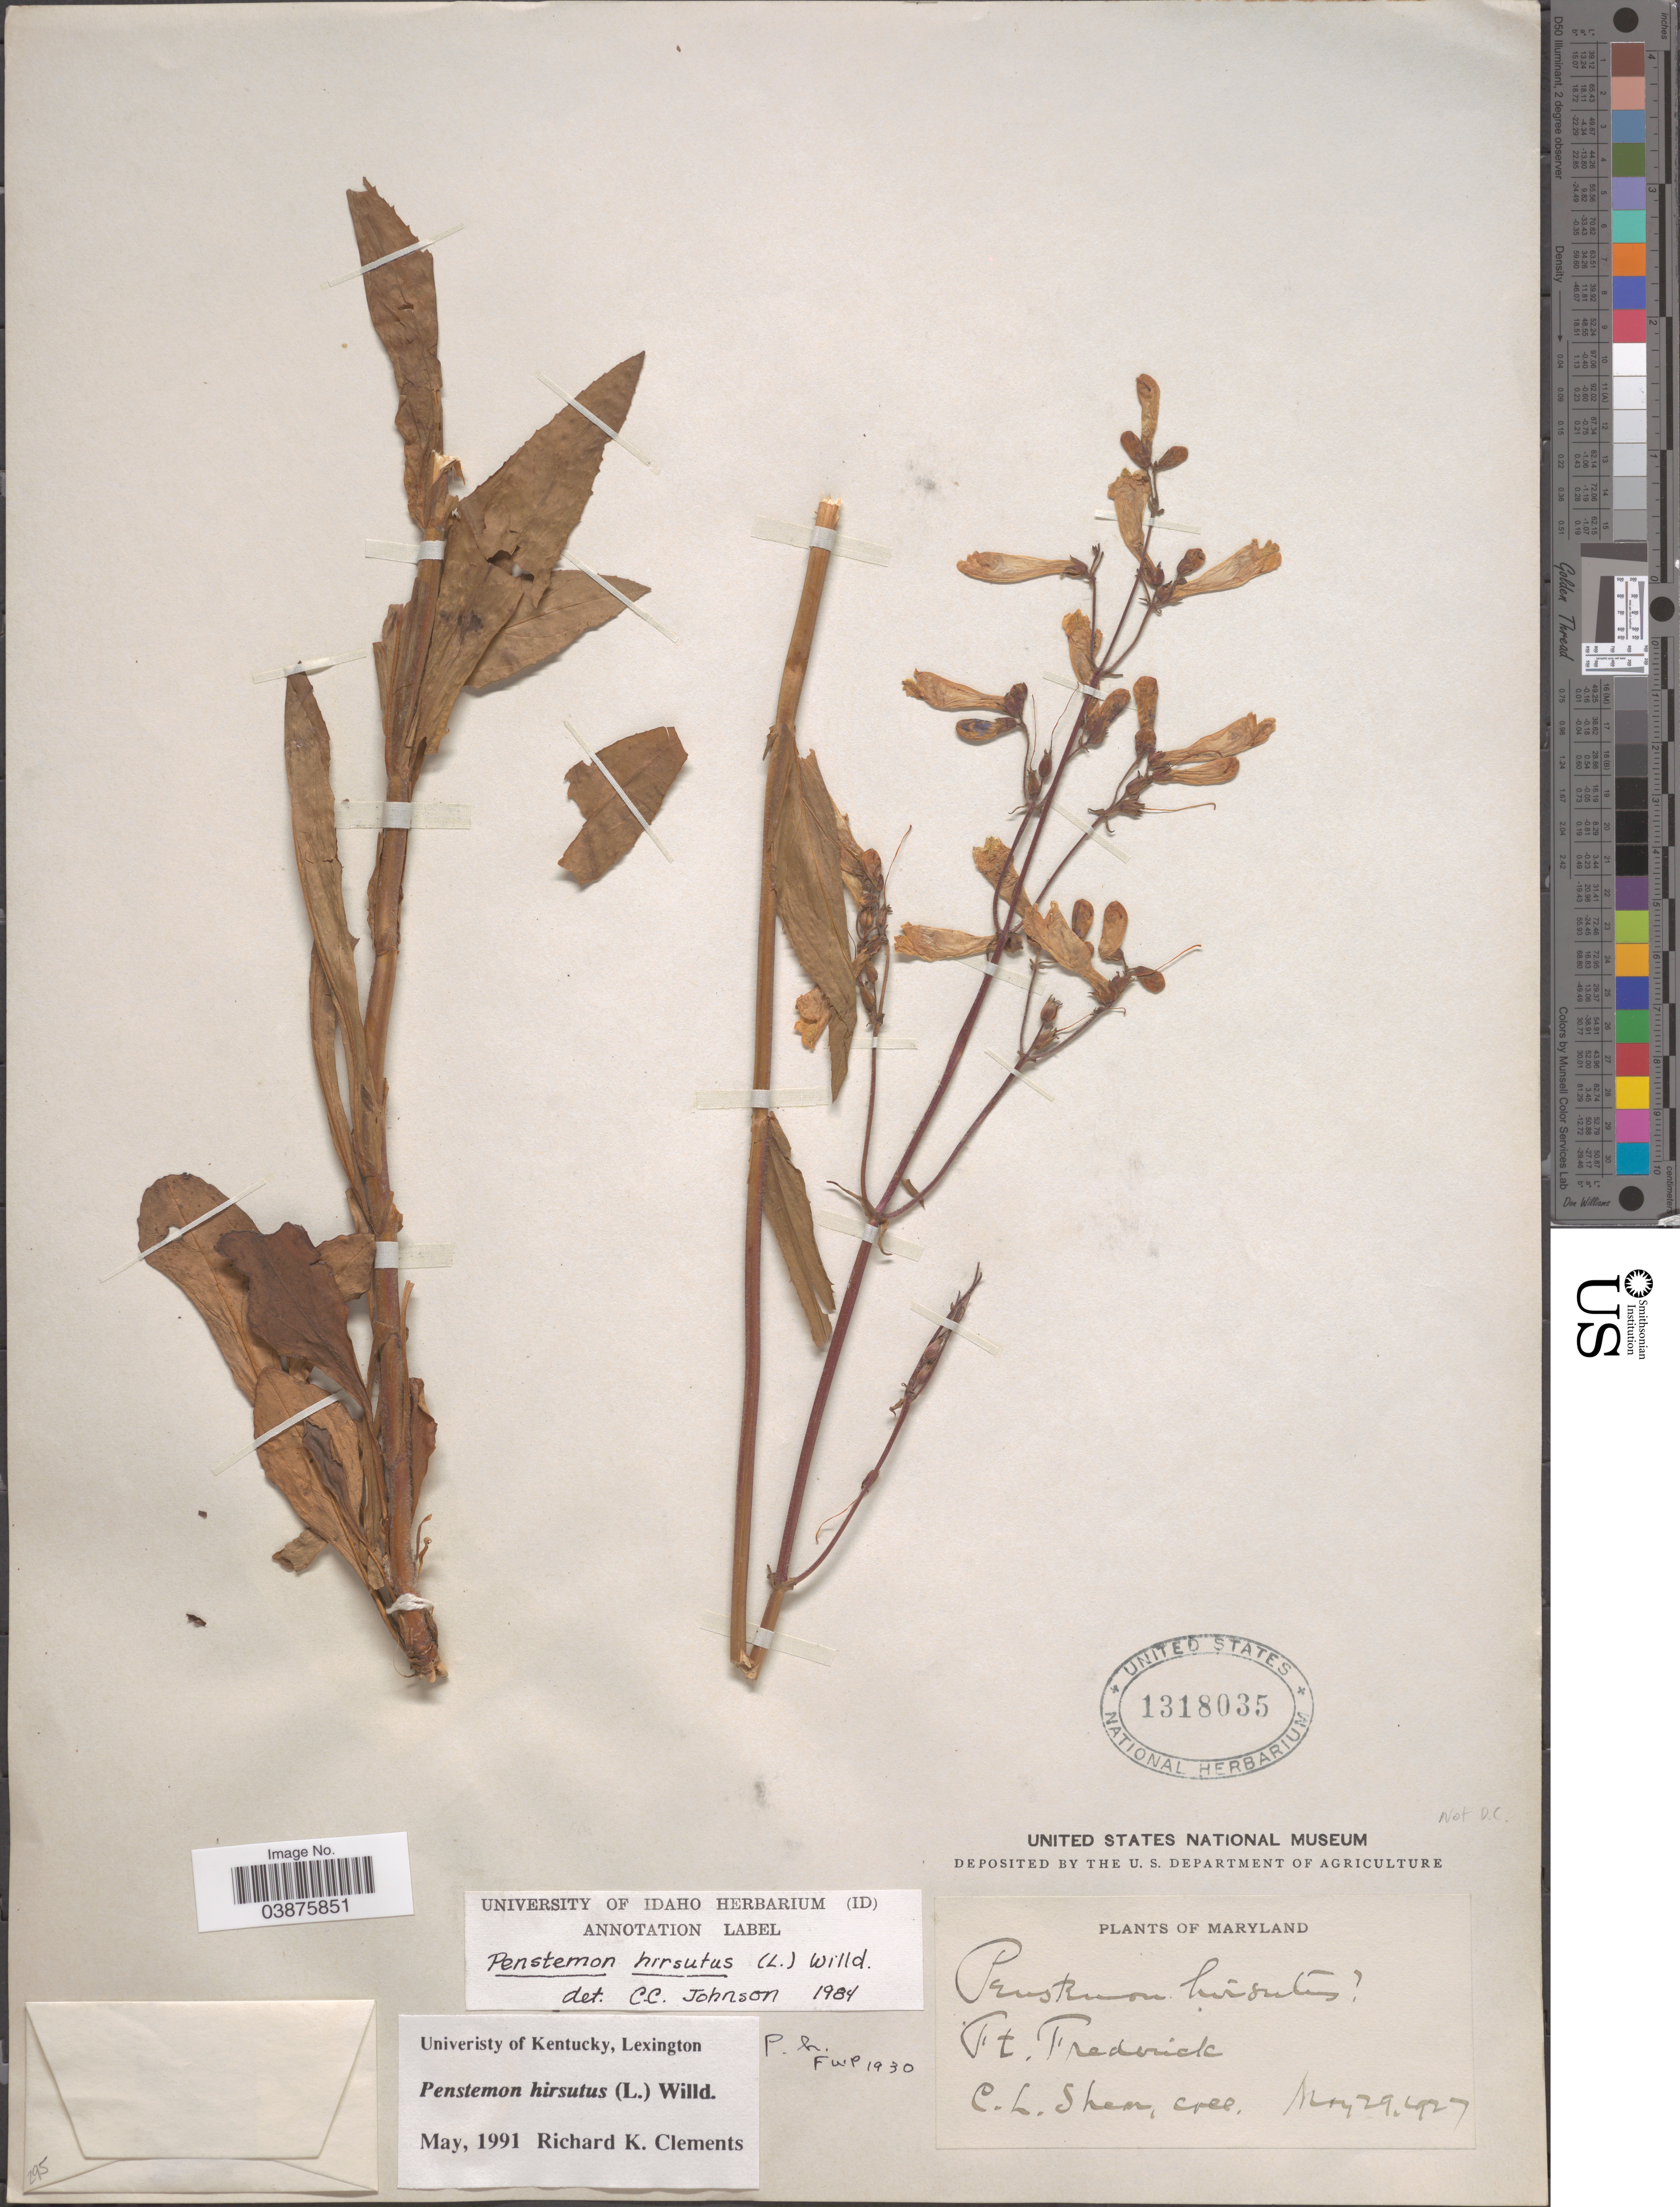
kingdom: Plantae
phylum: Tracheophyta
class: Magnoliopsida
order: Lamiales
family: Plantaginaceae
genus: Penstemon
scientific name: Penstemon hirsutus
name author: (L.) Willd.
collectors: C. L. Shear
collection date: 1927-05-29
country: United States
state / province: Maryland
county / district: Frederick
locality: Ft. Frederick.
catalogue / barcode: US 1318035